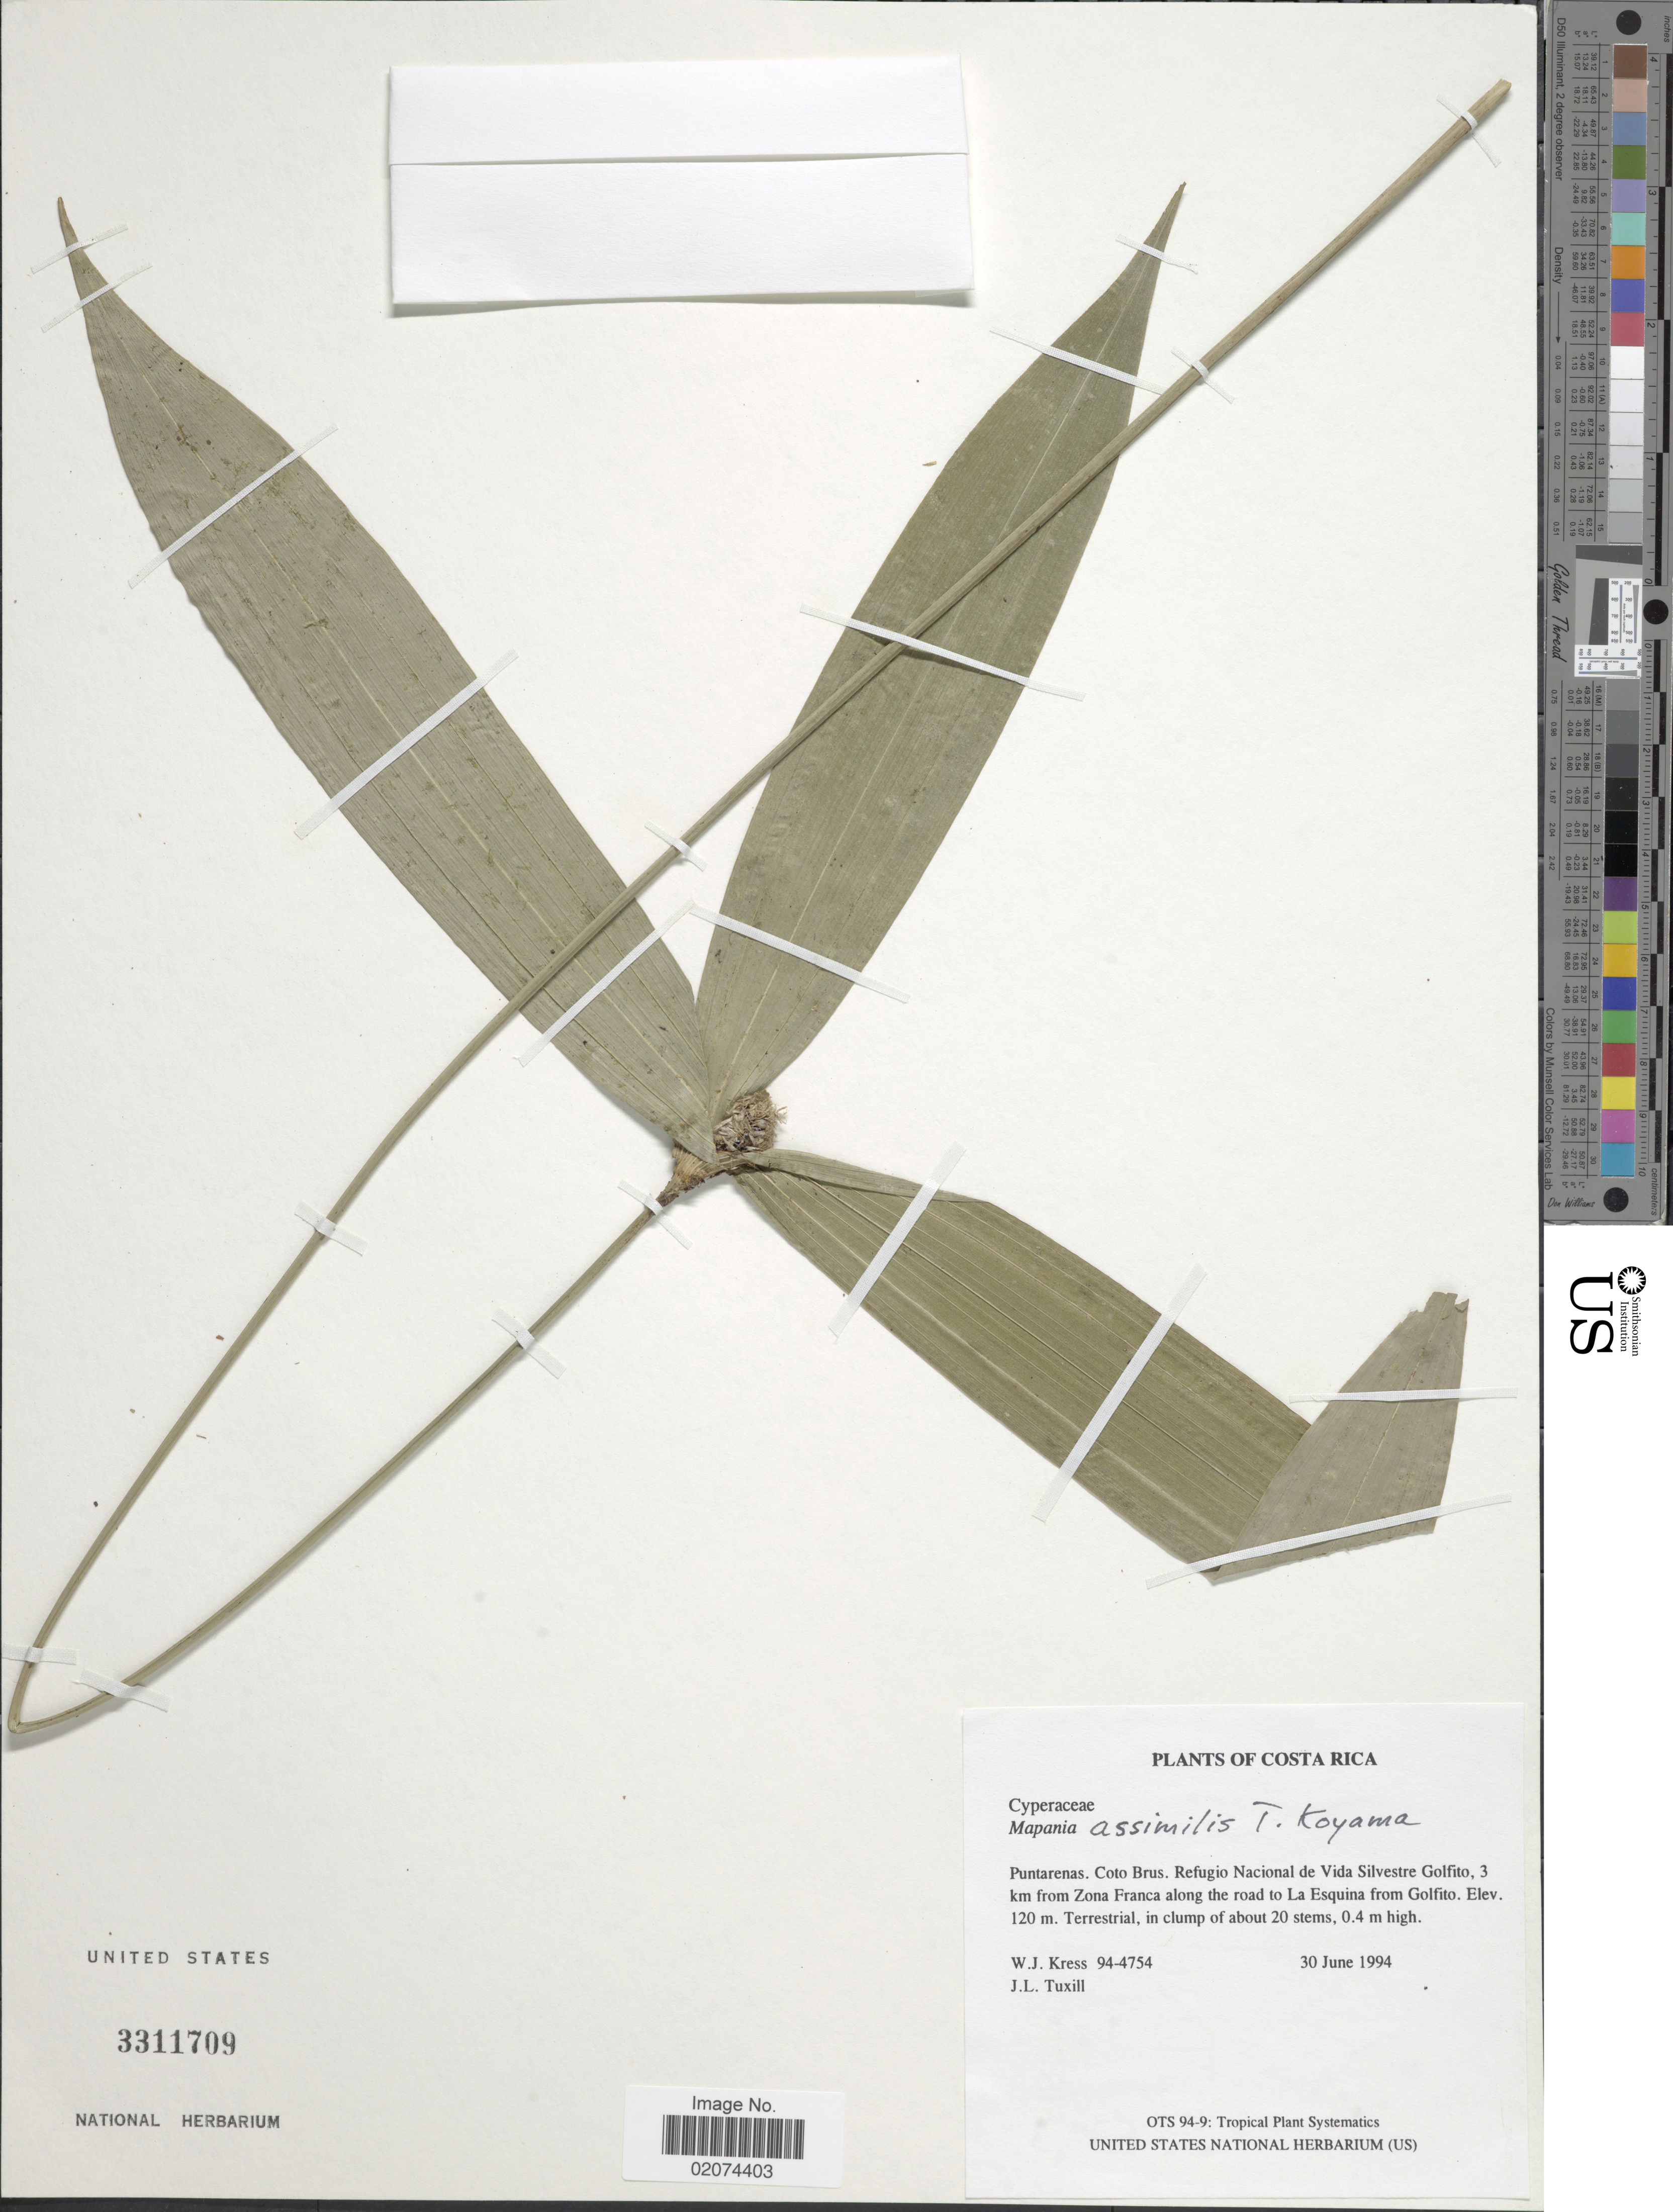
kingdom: Plantae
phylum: Tracheophyta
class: Liliopsida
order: Poales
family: Cyperaceae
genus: Mapania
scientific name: Mapania assimilis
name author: T. Koyama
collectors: W. J. Kress & J. L. Tuxill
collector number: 94-4754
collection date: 1994-06-30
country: Costa Rica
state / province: Puntarenas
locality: Coto Brus. refugio Nacional de Vida Silvestre Golfito, 3 km from Zona Franca along the road to La Esquina from Golfito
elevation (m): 120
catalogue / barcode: US 3311709